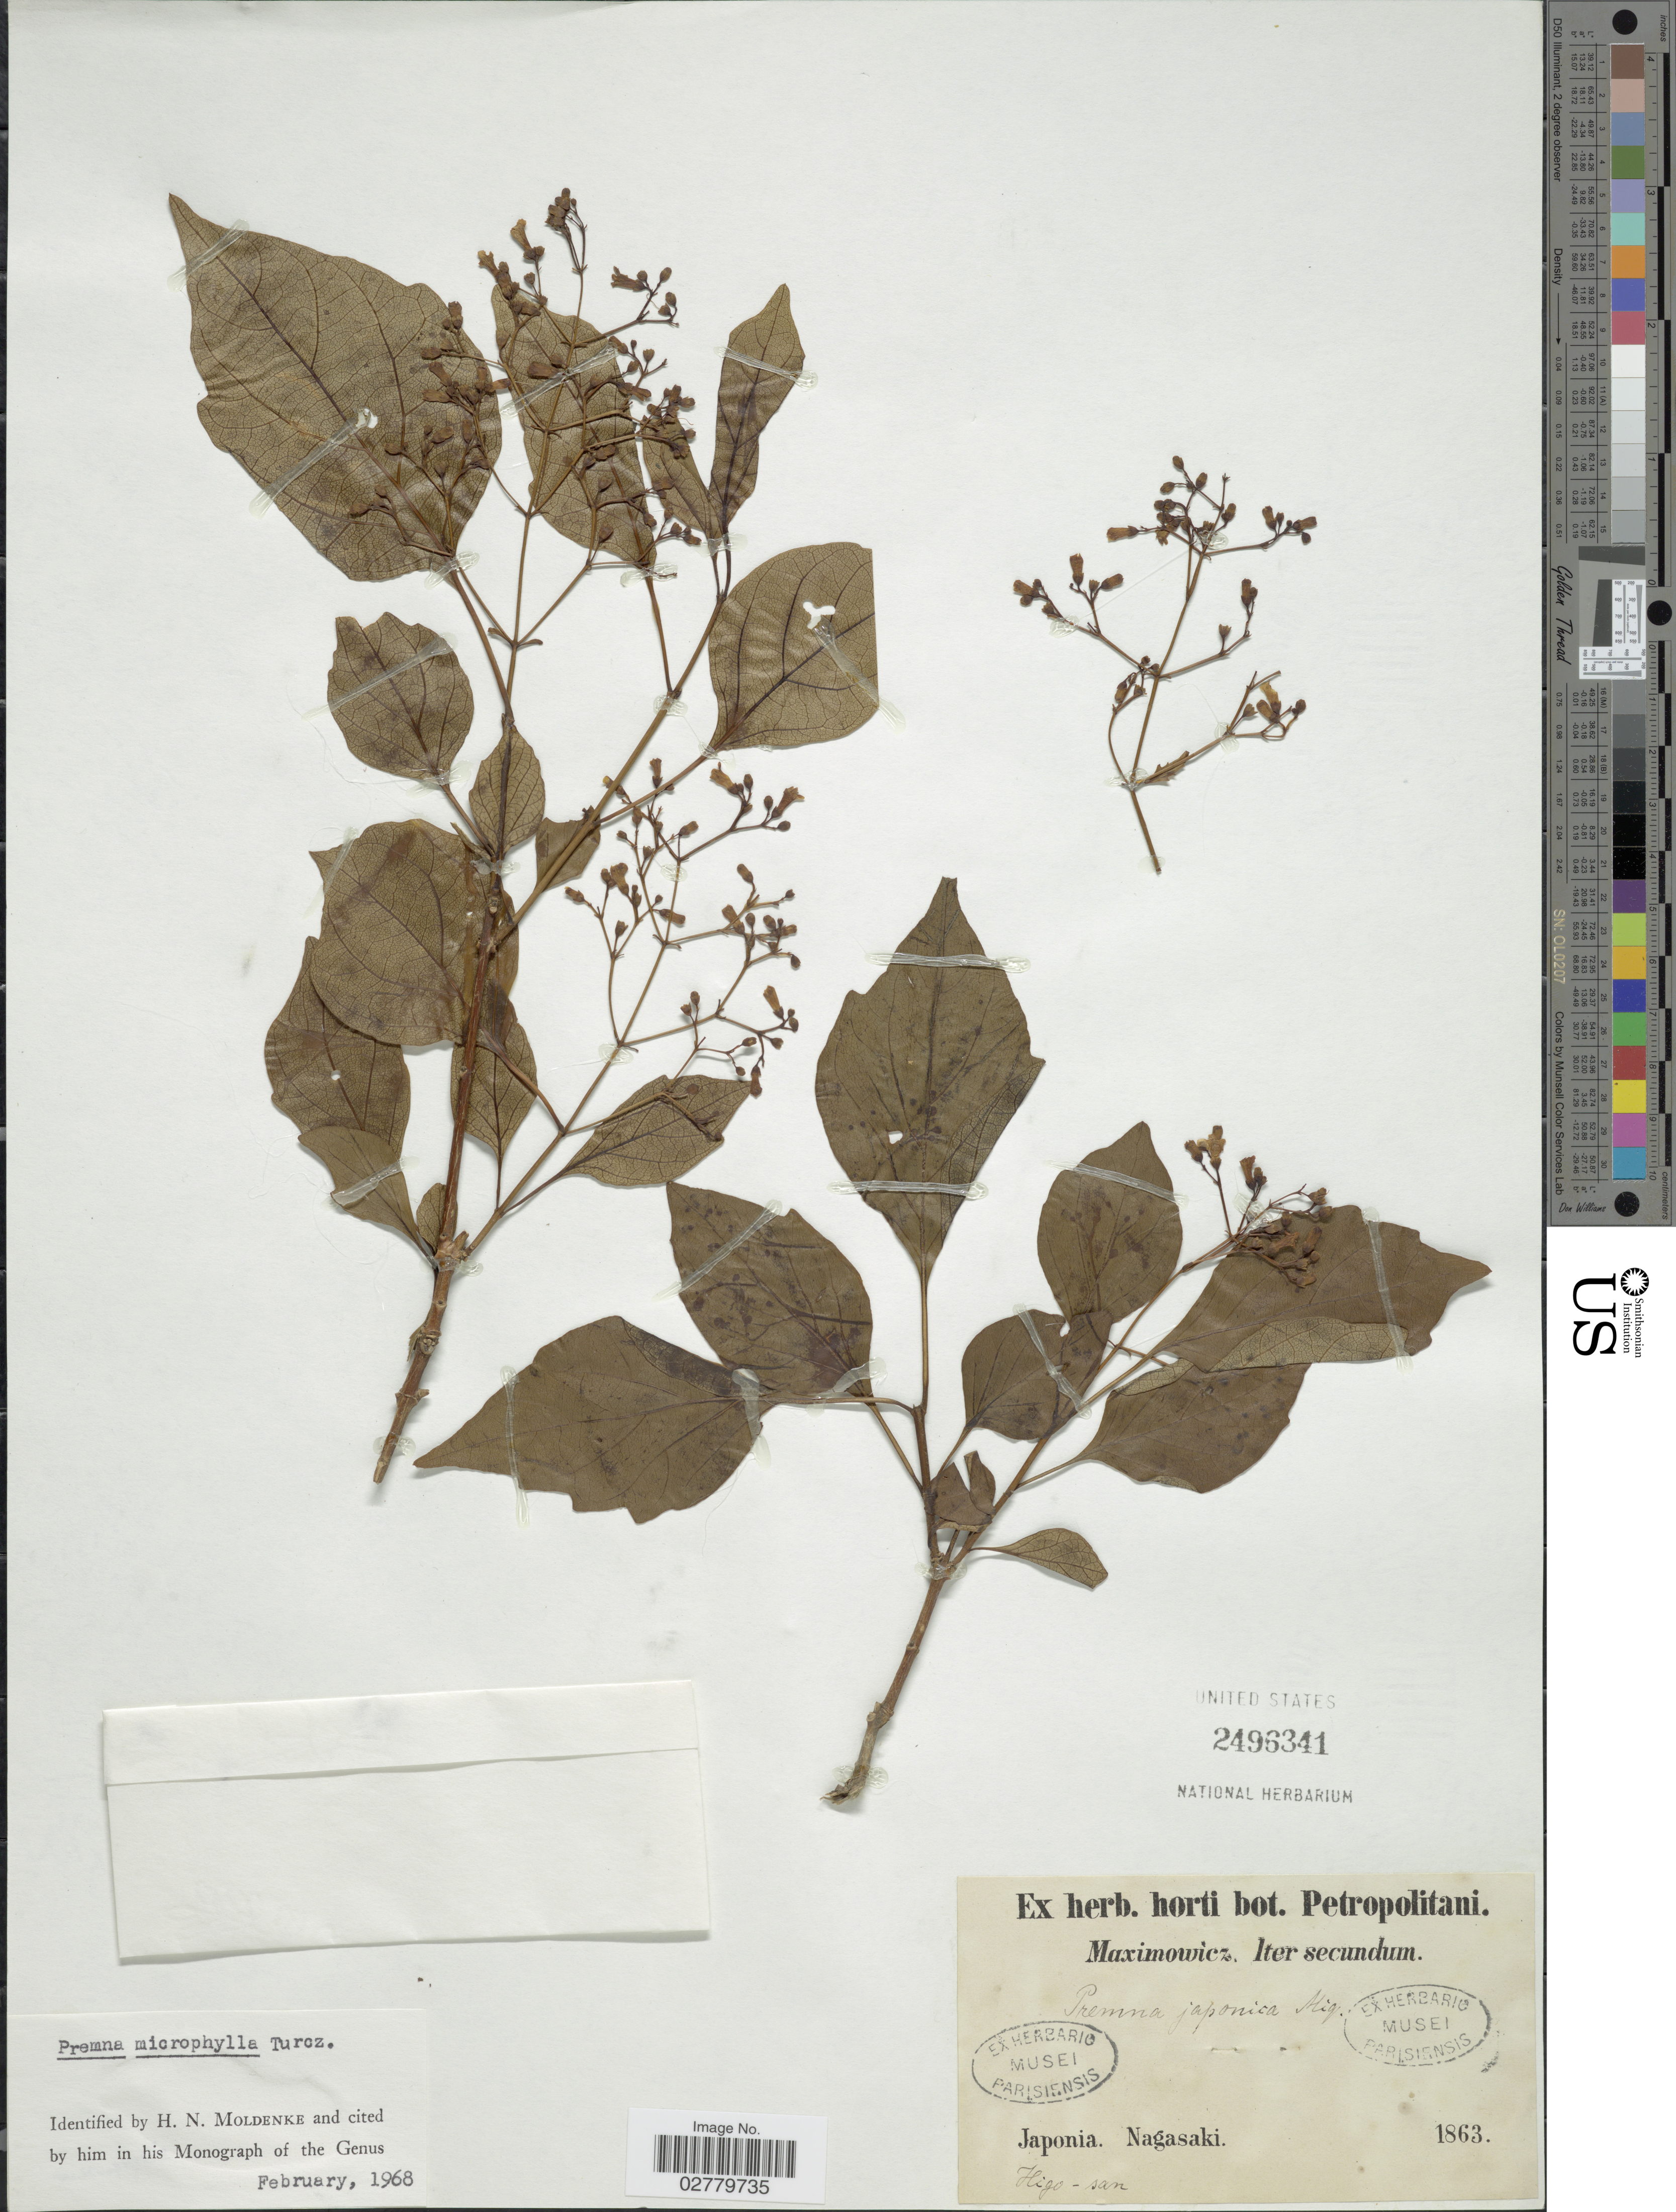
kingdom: Plantae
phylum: Tracheophyta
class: Magnoliopsida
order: Lamiales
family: Lamiaceae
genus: Premna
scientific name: Premna microphylla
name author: Turcz.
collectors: Maximowicz, --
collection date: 1863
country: Japan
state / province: Nagasaki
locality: Higo-san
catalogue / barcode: US 2496341